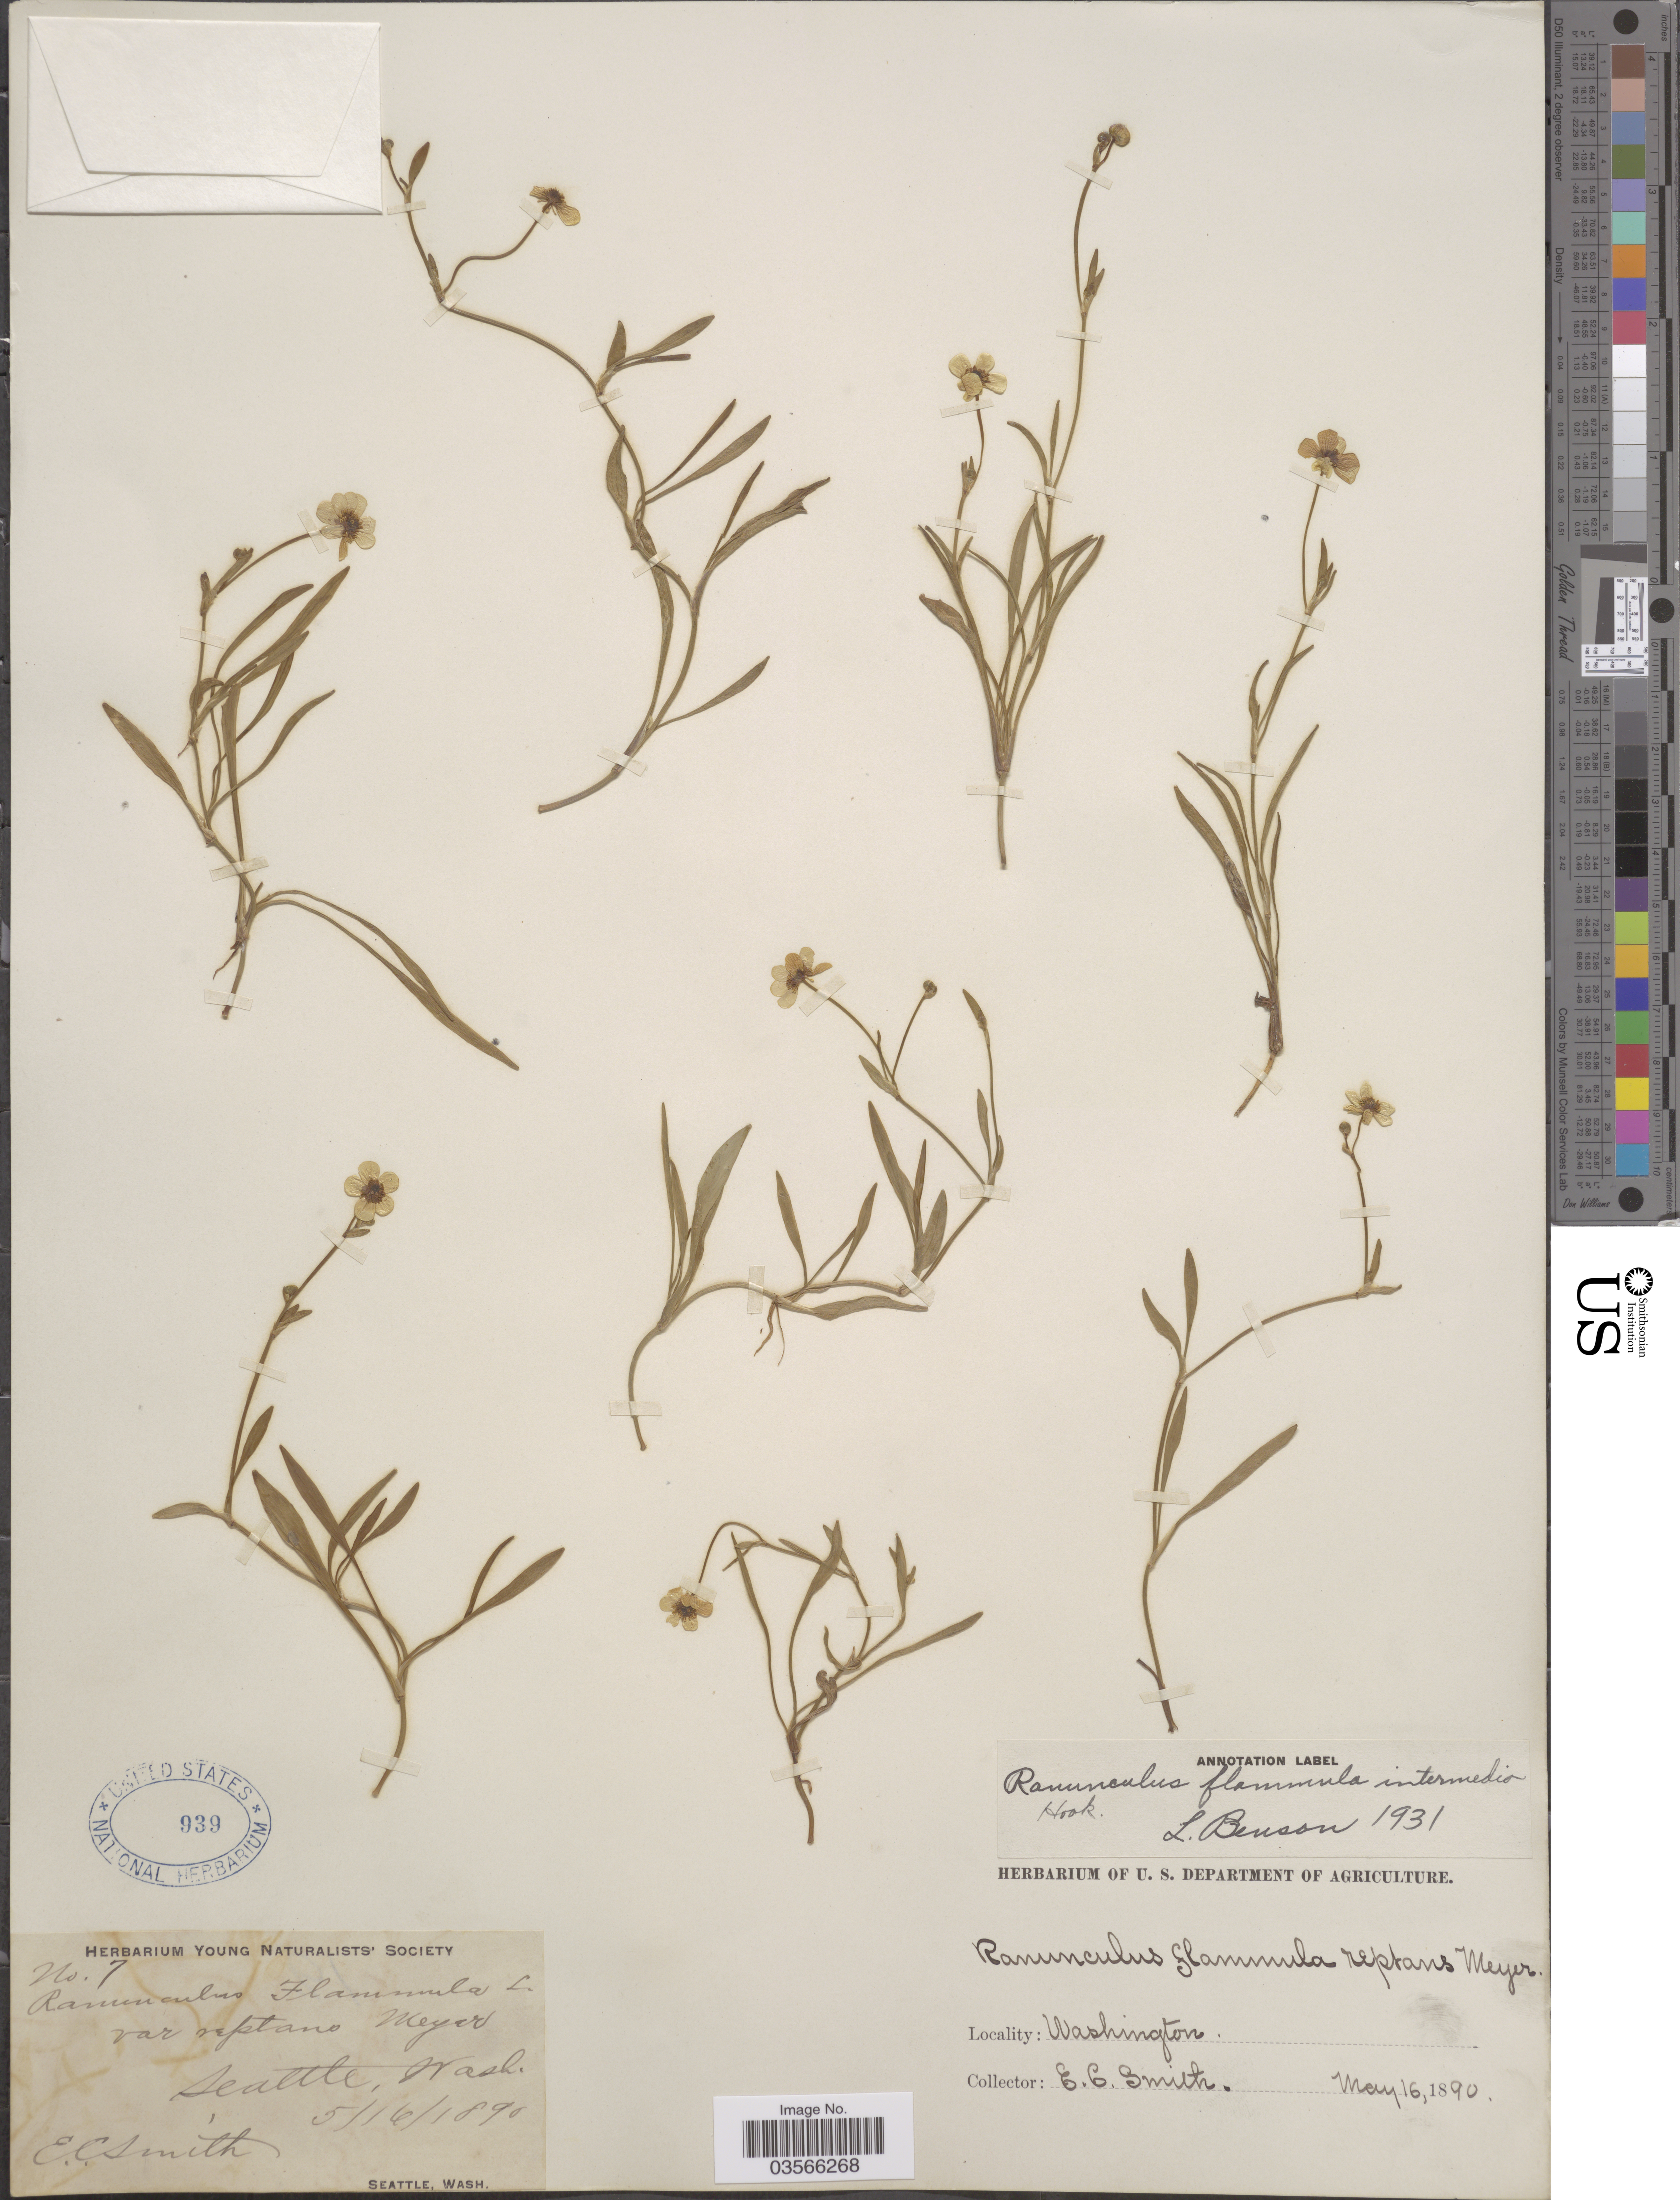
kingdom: Plantae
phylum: Tracheophyta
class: Magnoliopsida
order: Ranunculales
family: Ranunculaceae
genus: Ranunculus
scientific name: Ranunculus flammula var. ovalis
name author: (J.M. Bigelow) L.D. Benson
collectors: E. Smith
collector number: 7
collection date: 1890-05-16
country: United States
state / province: Washington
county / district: King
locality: Seattle.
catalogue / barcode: US 939